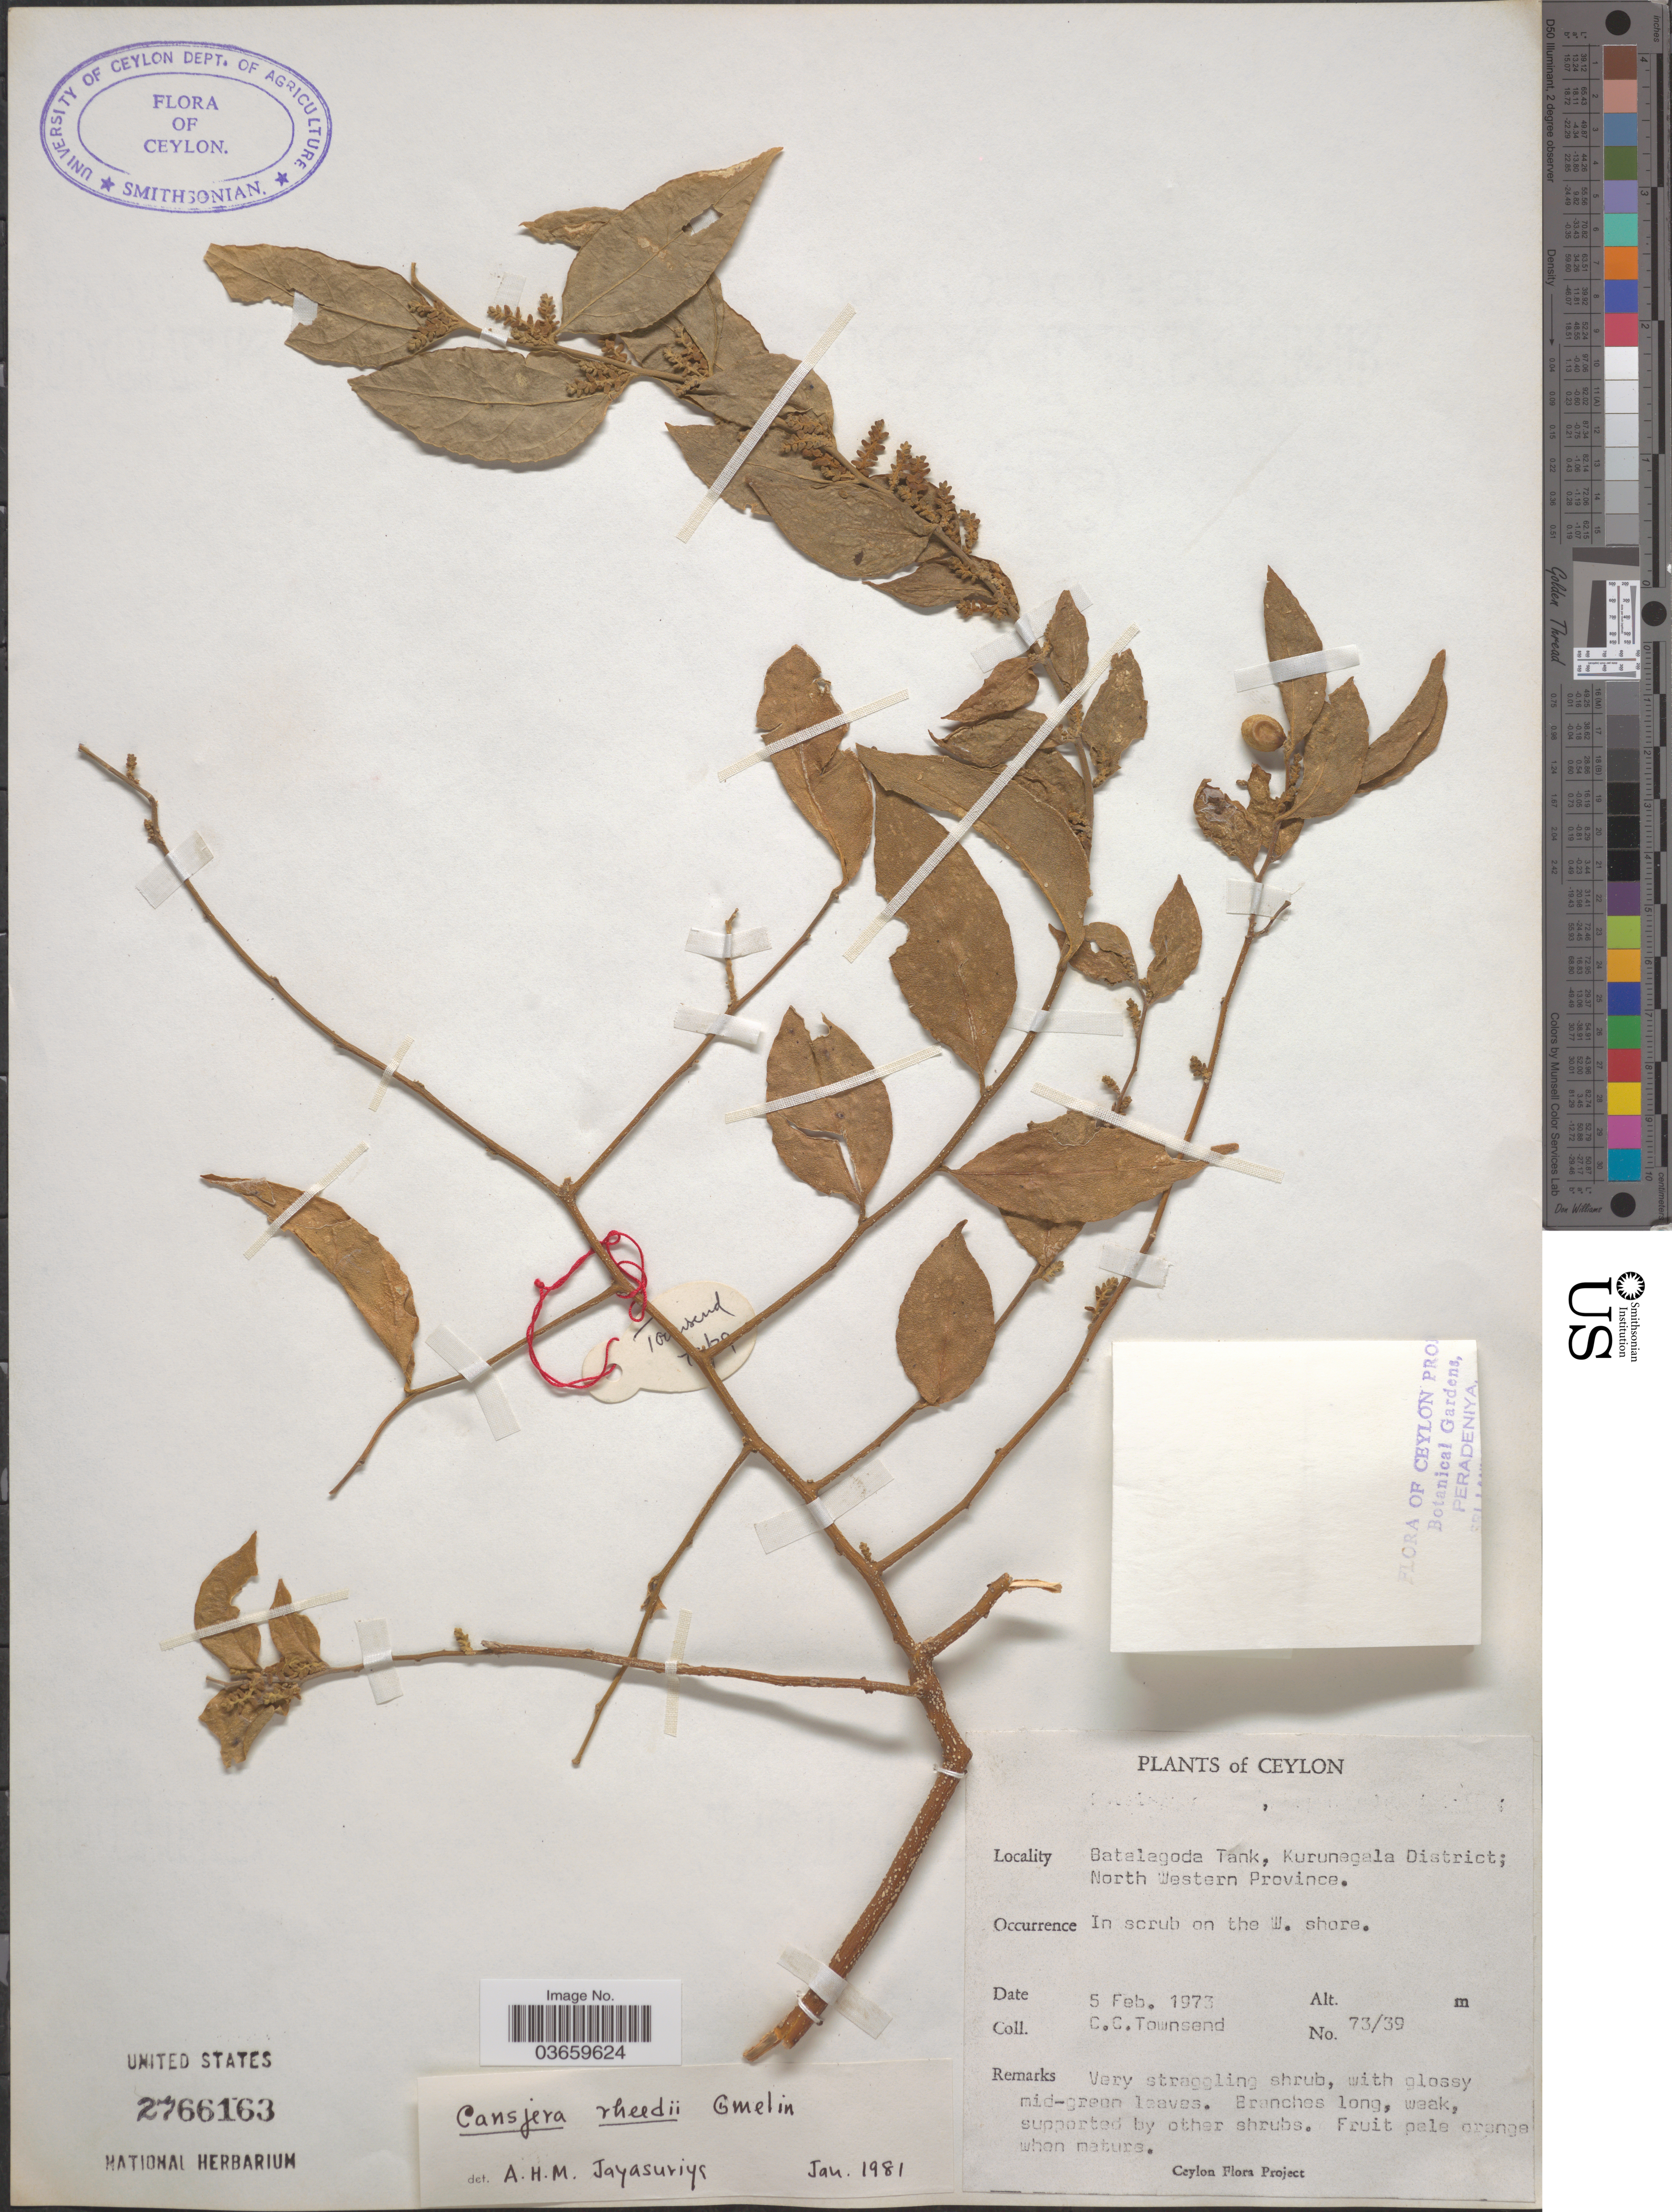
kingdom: Plantae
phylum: Tracheophyta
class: Magnoliopsida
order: Santalales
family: Opiliaceae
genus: Cansjera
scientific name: Cansjera rheedii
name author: J.F. Gmel.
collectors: C. C. Townsend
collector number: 73/39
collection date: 1973-02-05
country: Sri Lanka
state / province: North Western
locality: Ceylon. Batalagoda Tank, Kurunegala District. W. shore.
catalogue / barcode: US 2766163